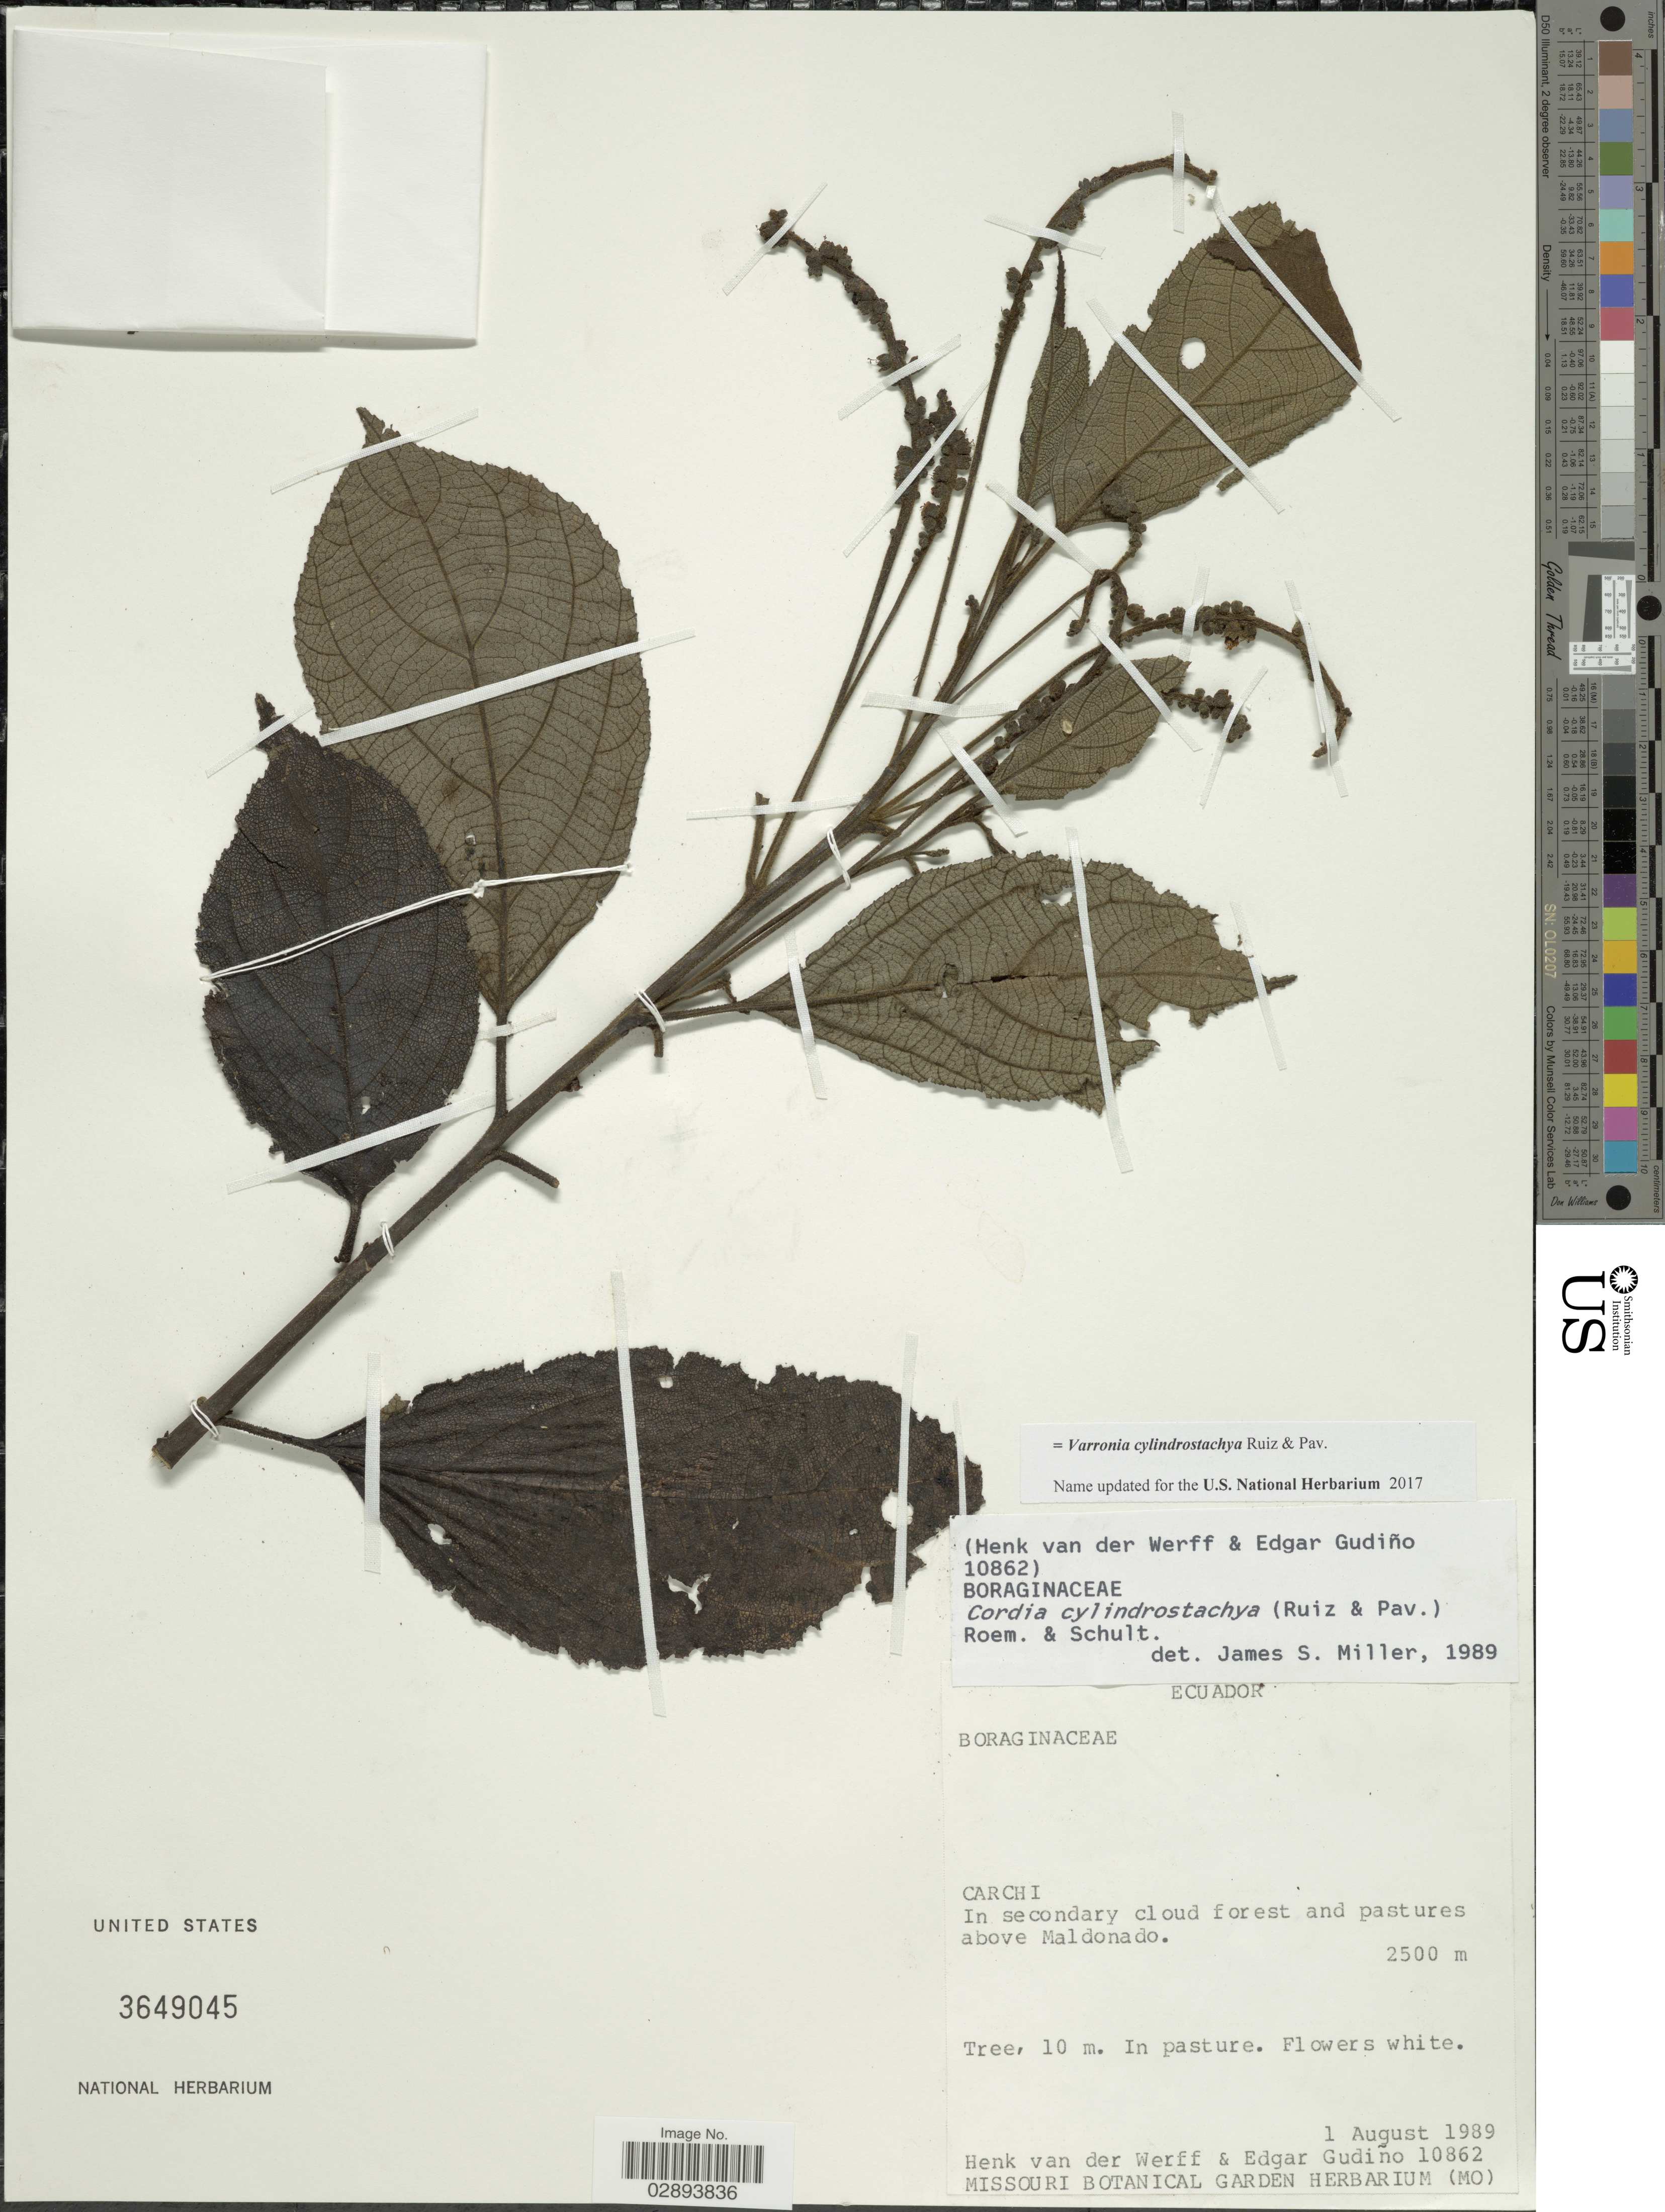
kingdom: Plantae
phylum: Tracheophyta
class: Magnoliopsida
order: Boraginales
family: Cordiaceae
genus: Varronia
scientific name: Varronia cylindrostachya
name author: Ruiz & Pav.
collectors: H. van der Werff & E. Gudiño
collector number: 10862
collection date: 1989-08-01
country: Ecuador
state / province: Carchi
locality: In secondary cloud forest and pastures above Maldonado.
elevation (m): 2500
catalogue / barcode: US 3649045